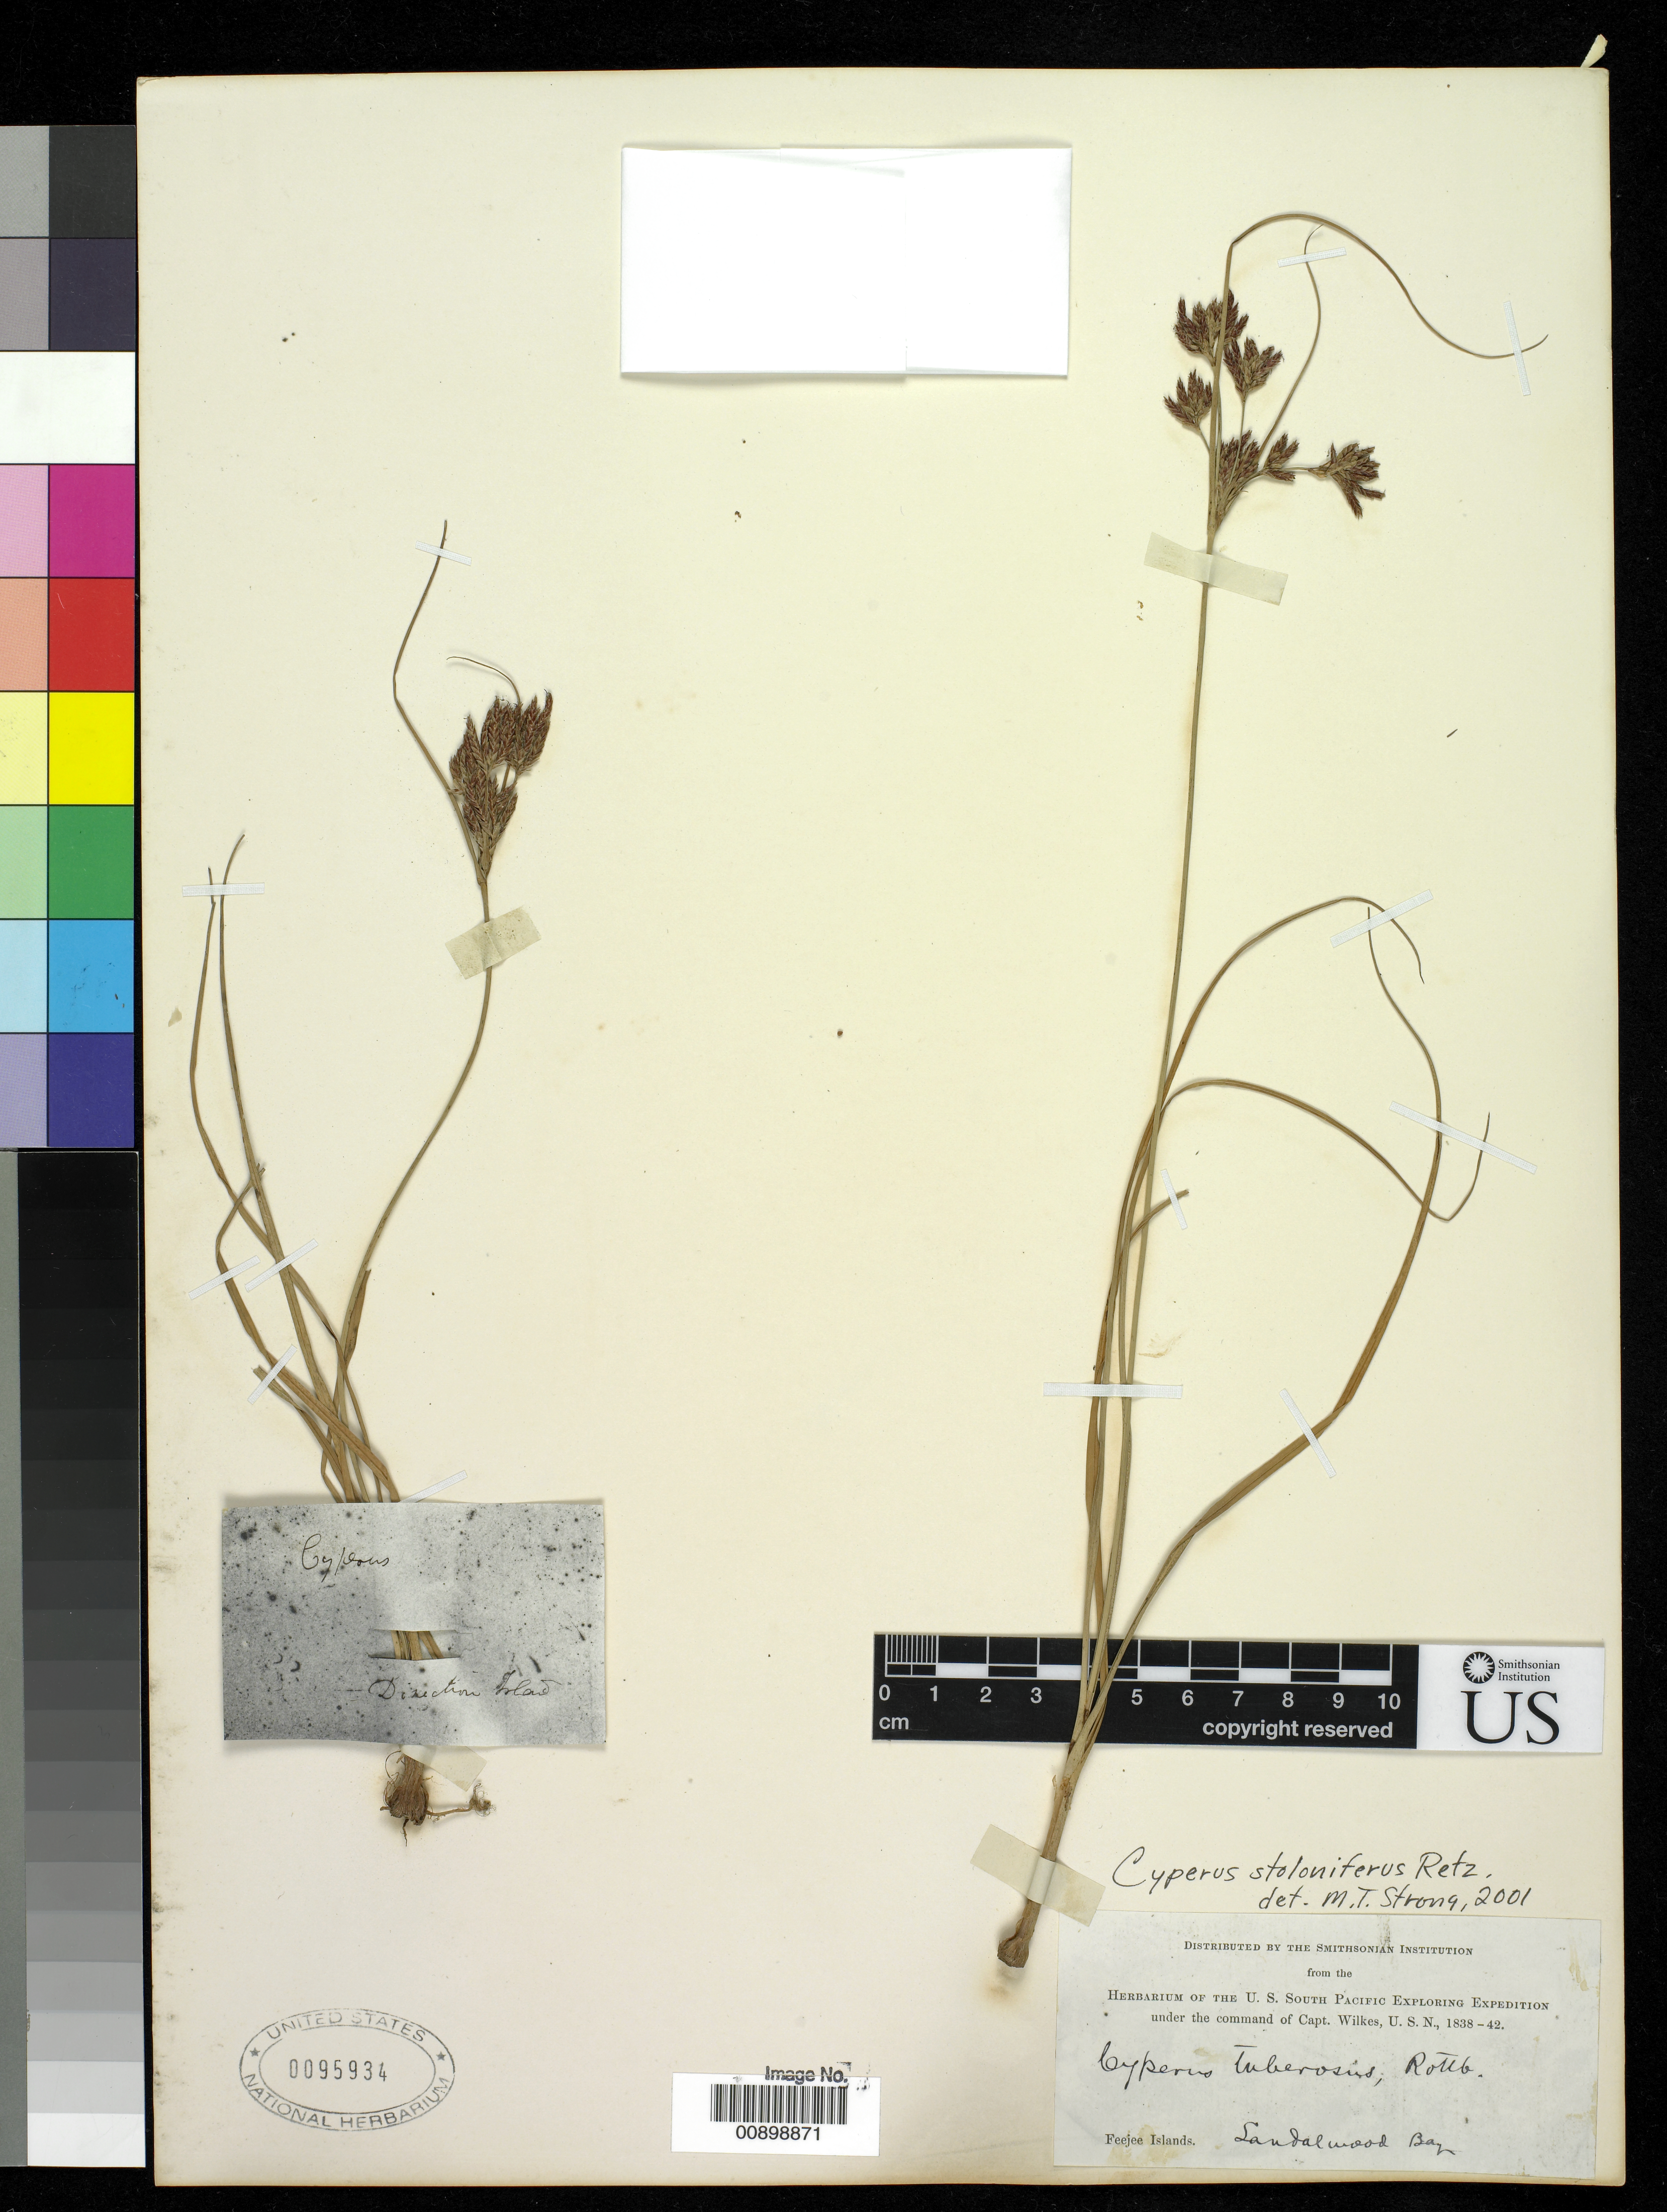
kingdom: Plantae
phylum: Tracheophyta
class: Liliopsida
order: Poales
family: Cyperaceae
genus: Cyperus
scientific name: Cyperus stoloniferus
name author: Retz.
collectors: Wilkes Explor. Exped.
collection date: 1838/1842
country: Fiji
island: Ovalau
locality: Sandalwood Bay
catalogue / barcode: US 95934